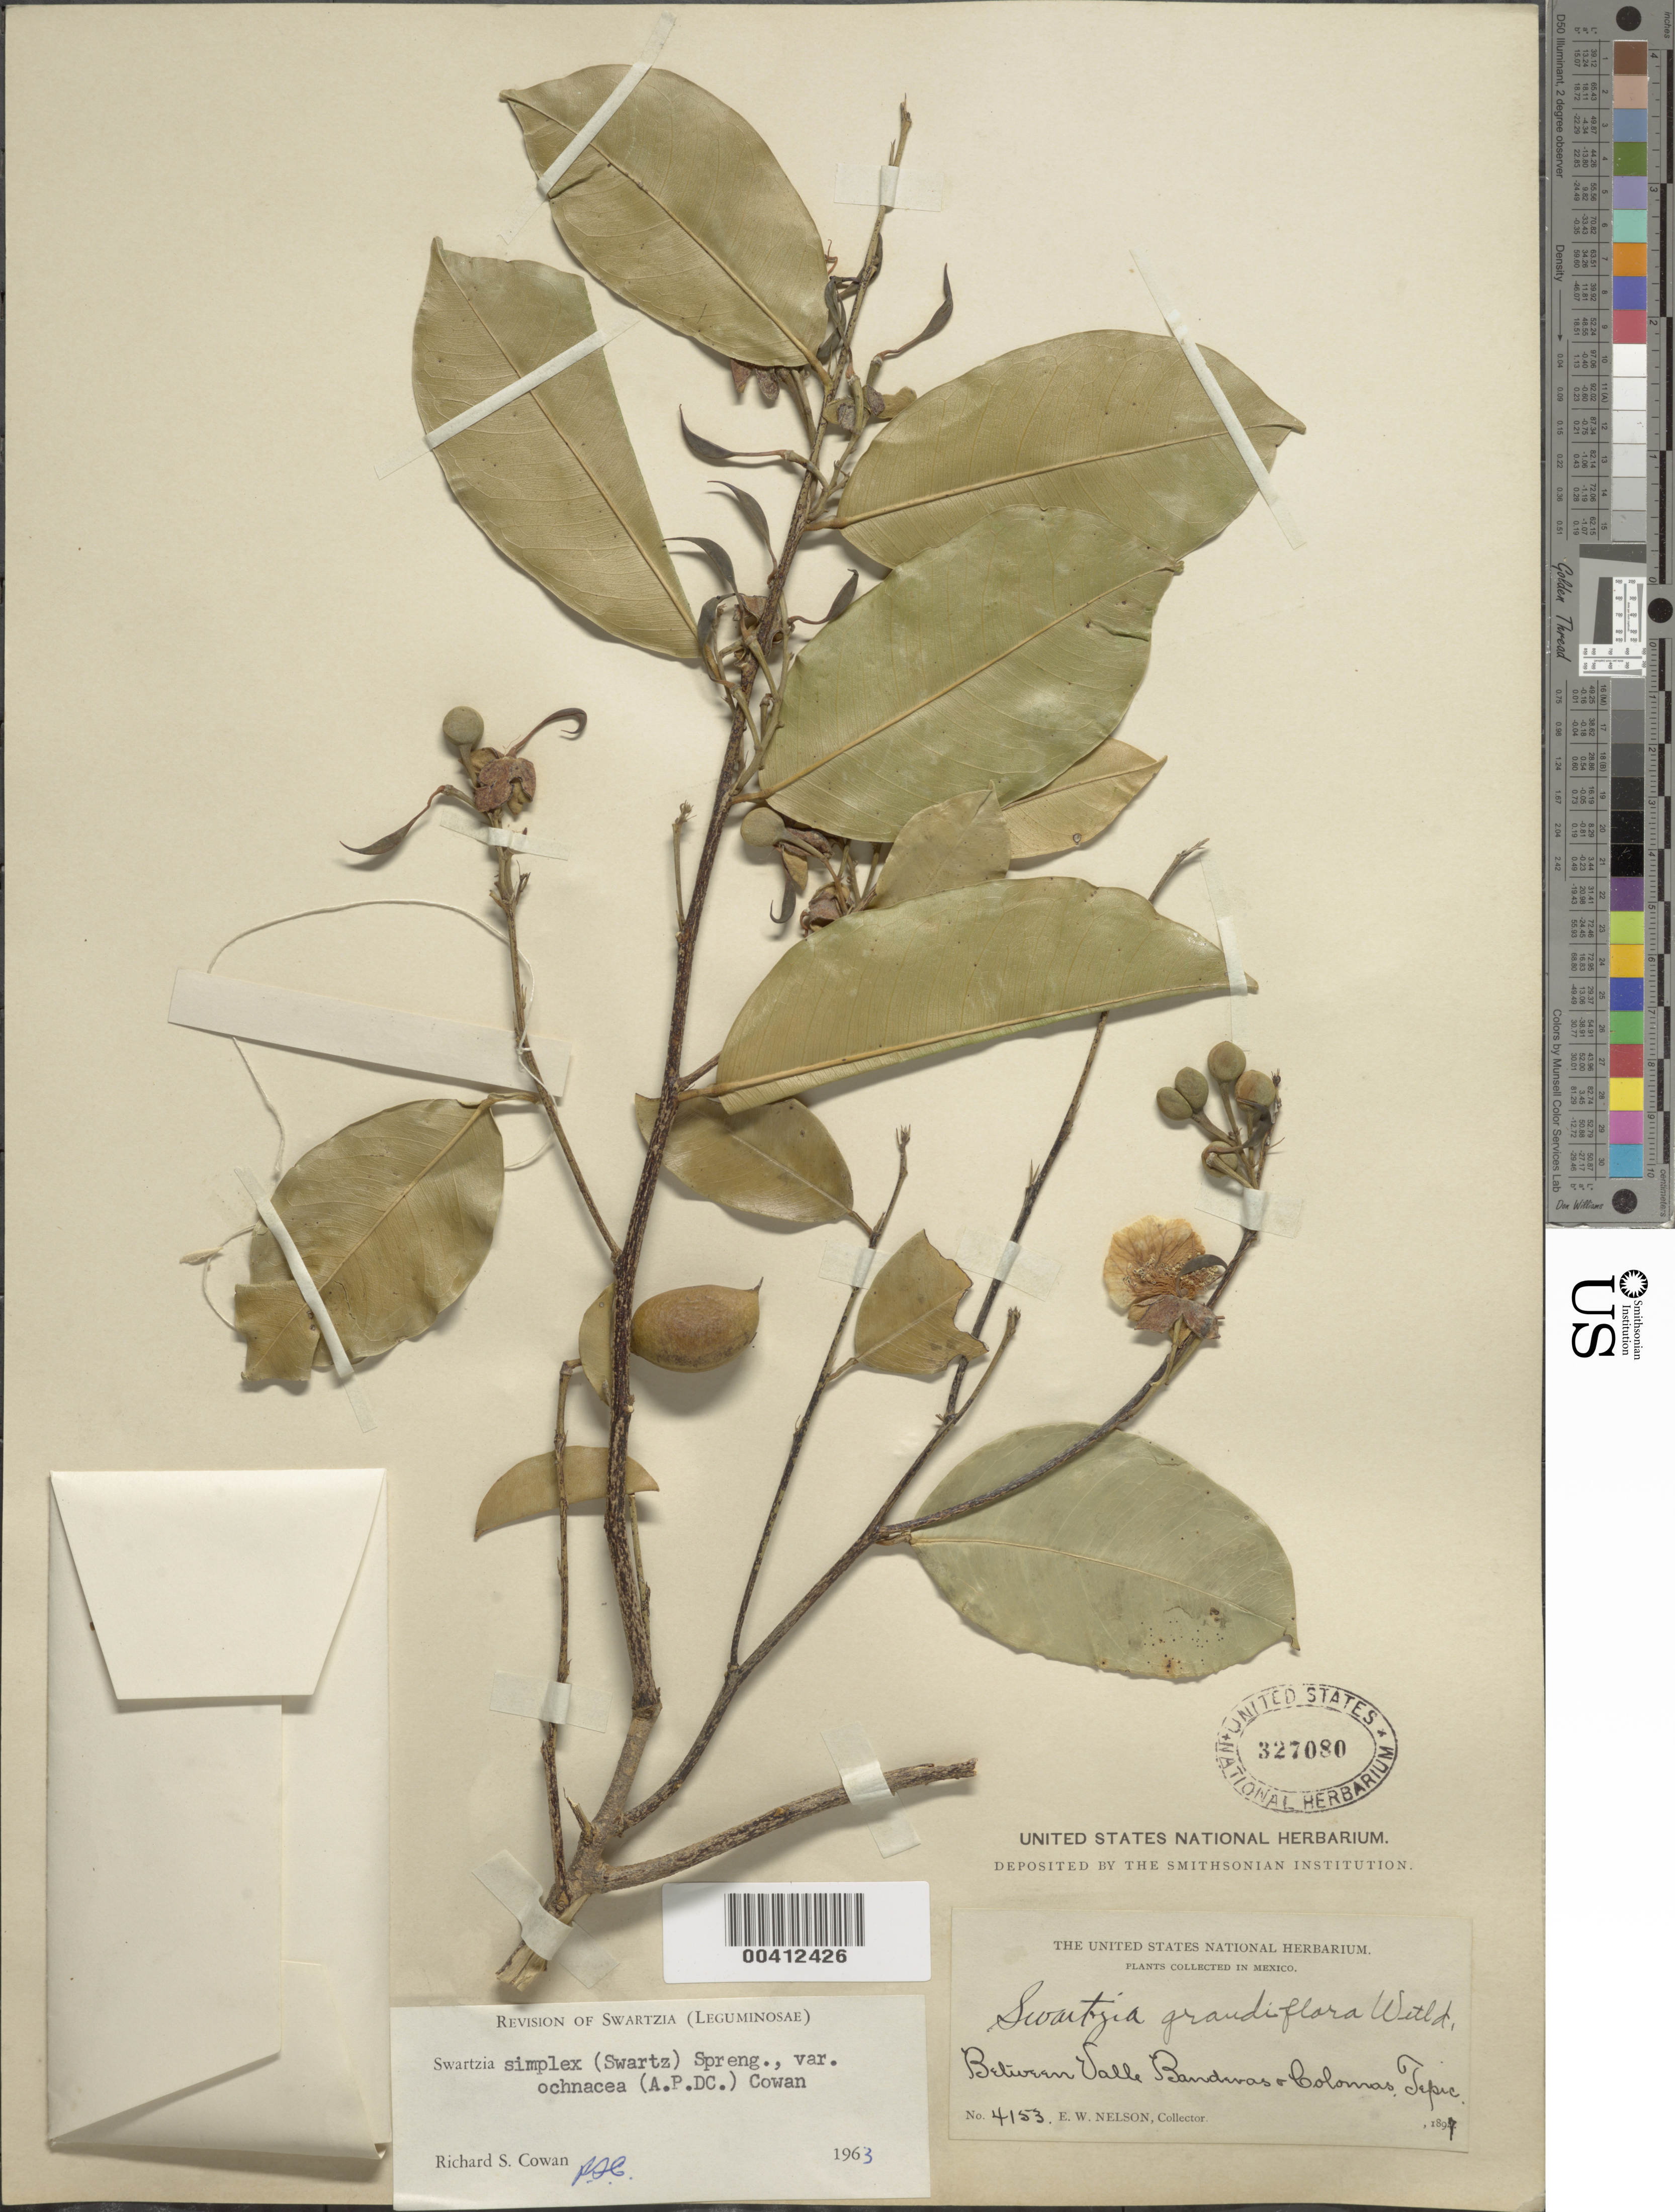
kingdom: Plantae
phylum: Tracheophyta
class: Magnoliopsida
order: Fabales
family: Fabaceae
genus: Swartzia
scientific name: Swartzia simplex var. ochnacea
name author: (DC.) R.S. Cowan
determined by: Cowan, R. S.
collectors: E. W. Nelson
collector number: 4153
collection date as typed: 1897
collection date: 1897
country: Mexico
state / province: Nayarit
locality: Between valle banderas and colomas, Tepic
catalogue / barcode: US 327080